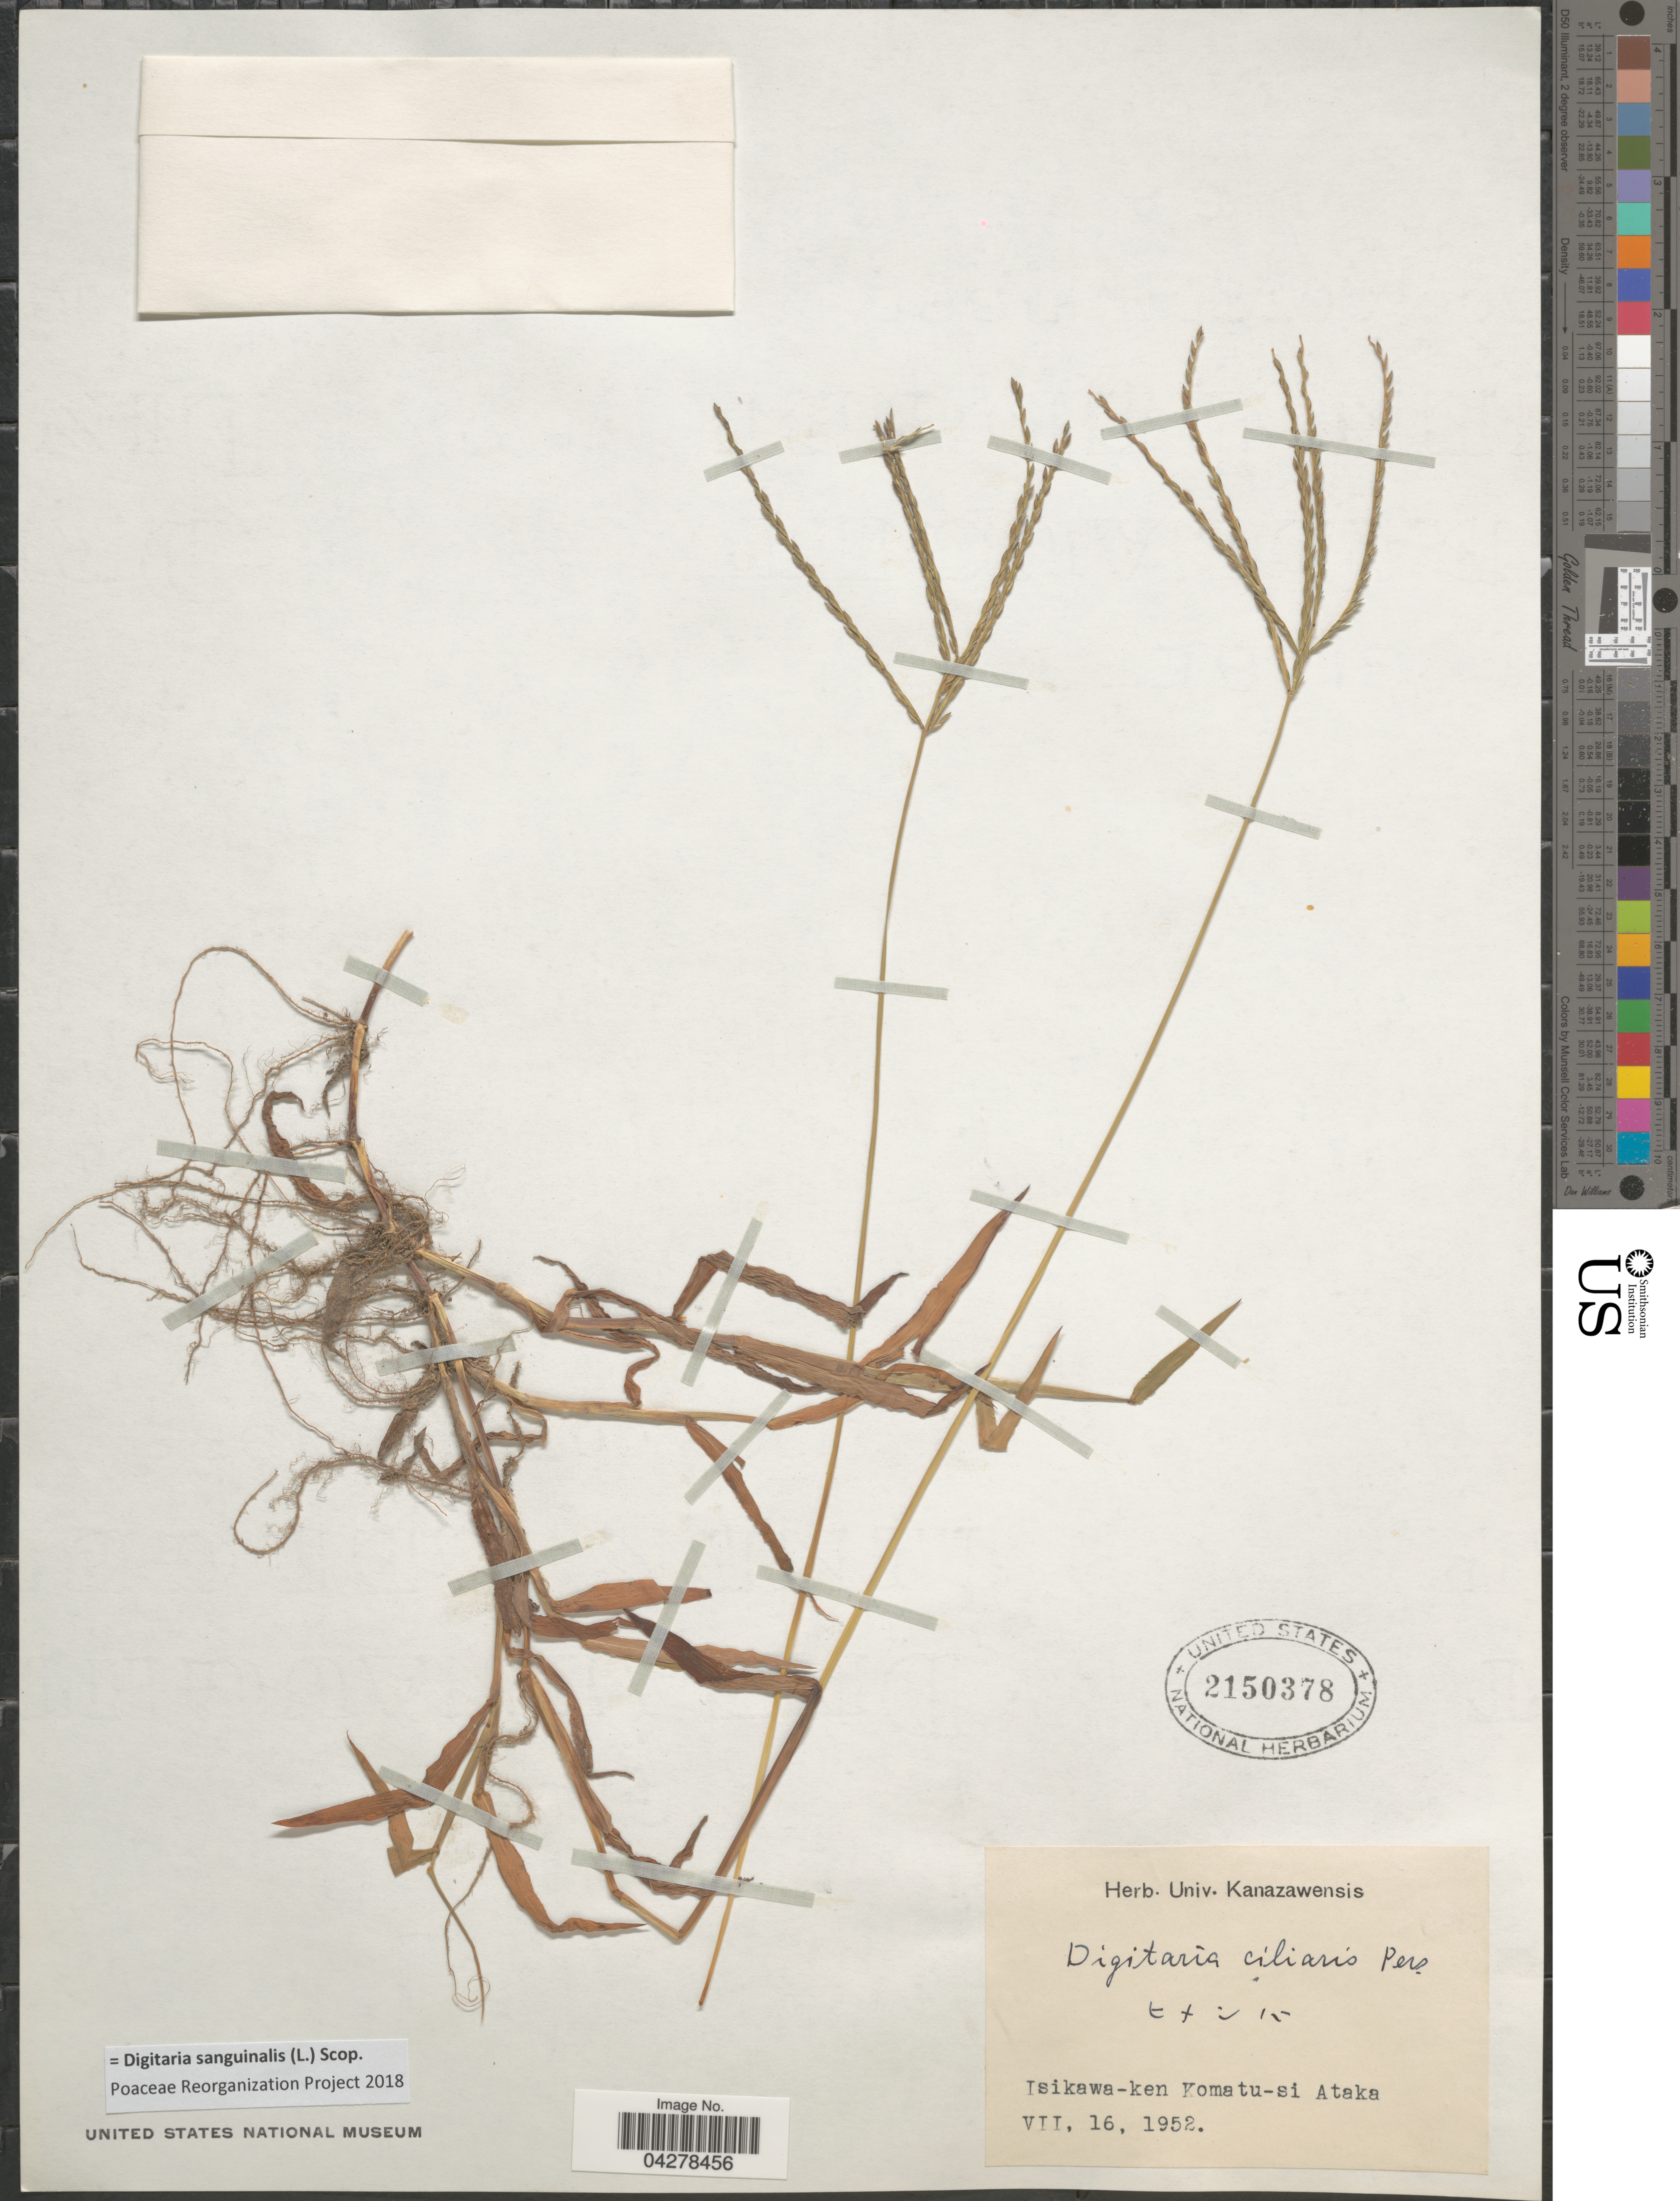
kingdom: Plantae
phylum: Tracheophyta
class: Liliopsida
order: Poales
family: Poaceae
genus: Digitaria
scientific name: Digitaria sanguinalis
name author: (L.) Scop.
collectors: Ex Herb. Univ. Kanazawensis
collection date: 1952-07-16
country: Japan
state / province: Isikawa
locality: Isikawa-ken Komatu-si Ataka.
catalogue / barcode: US 2150378